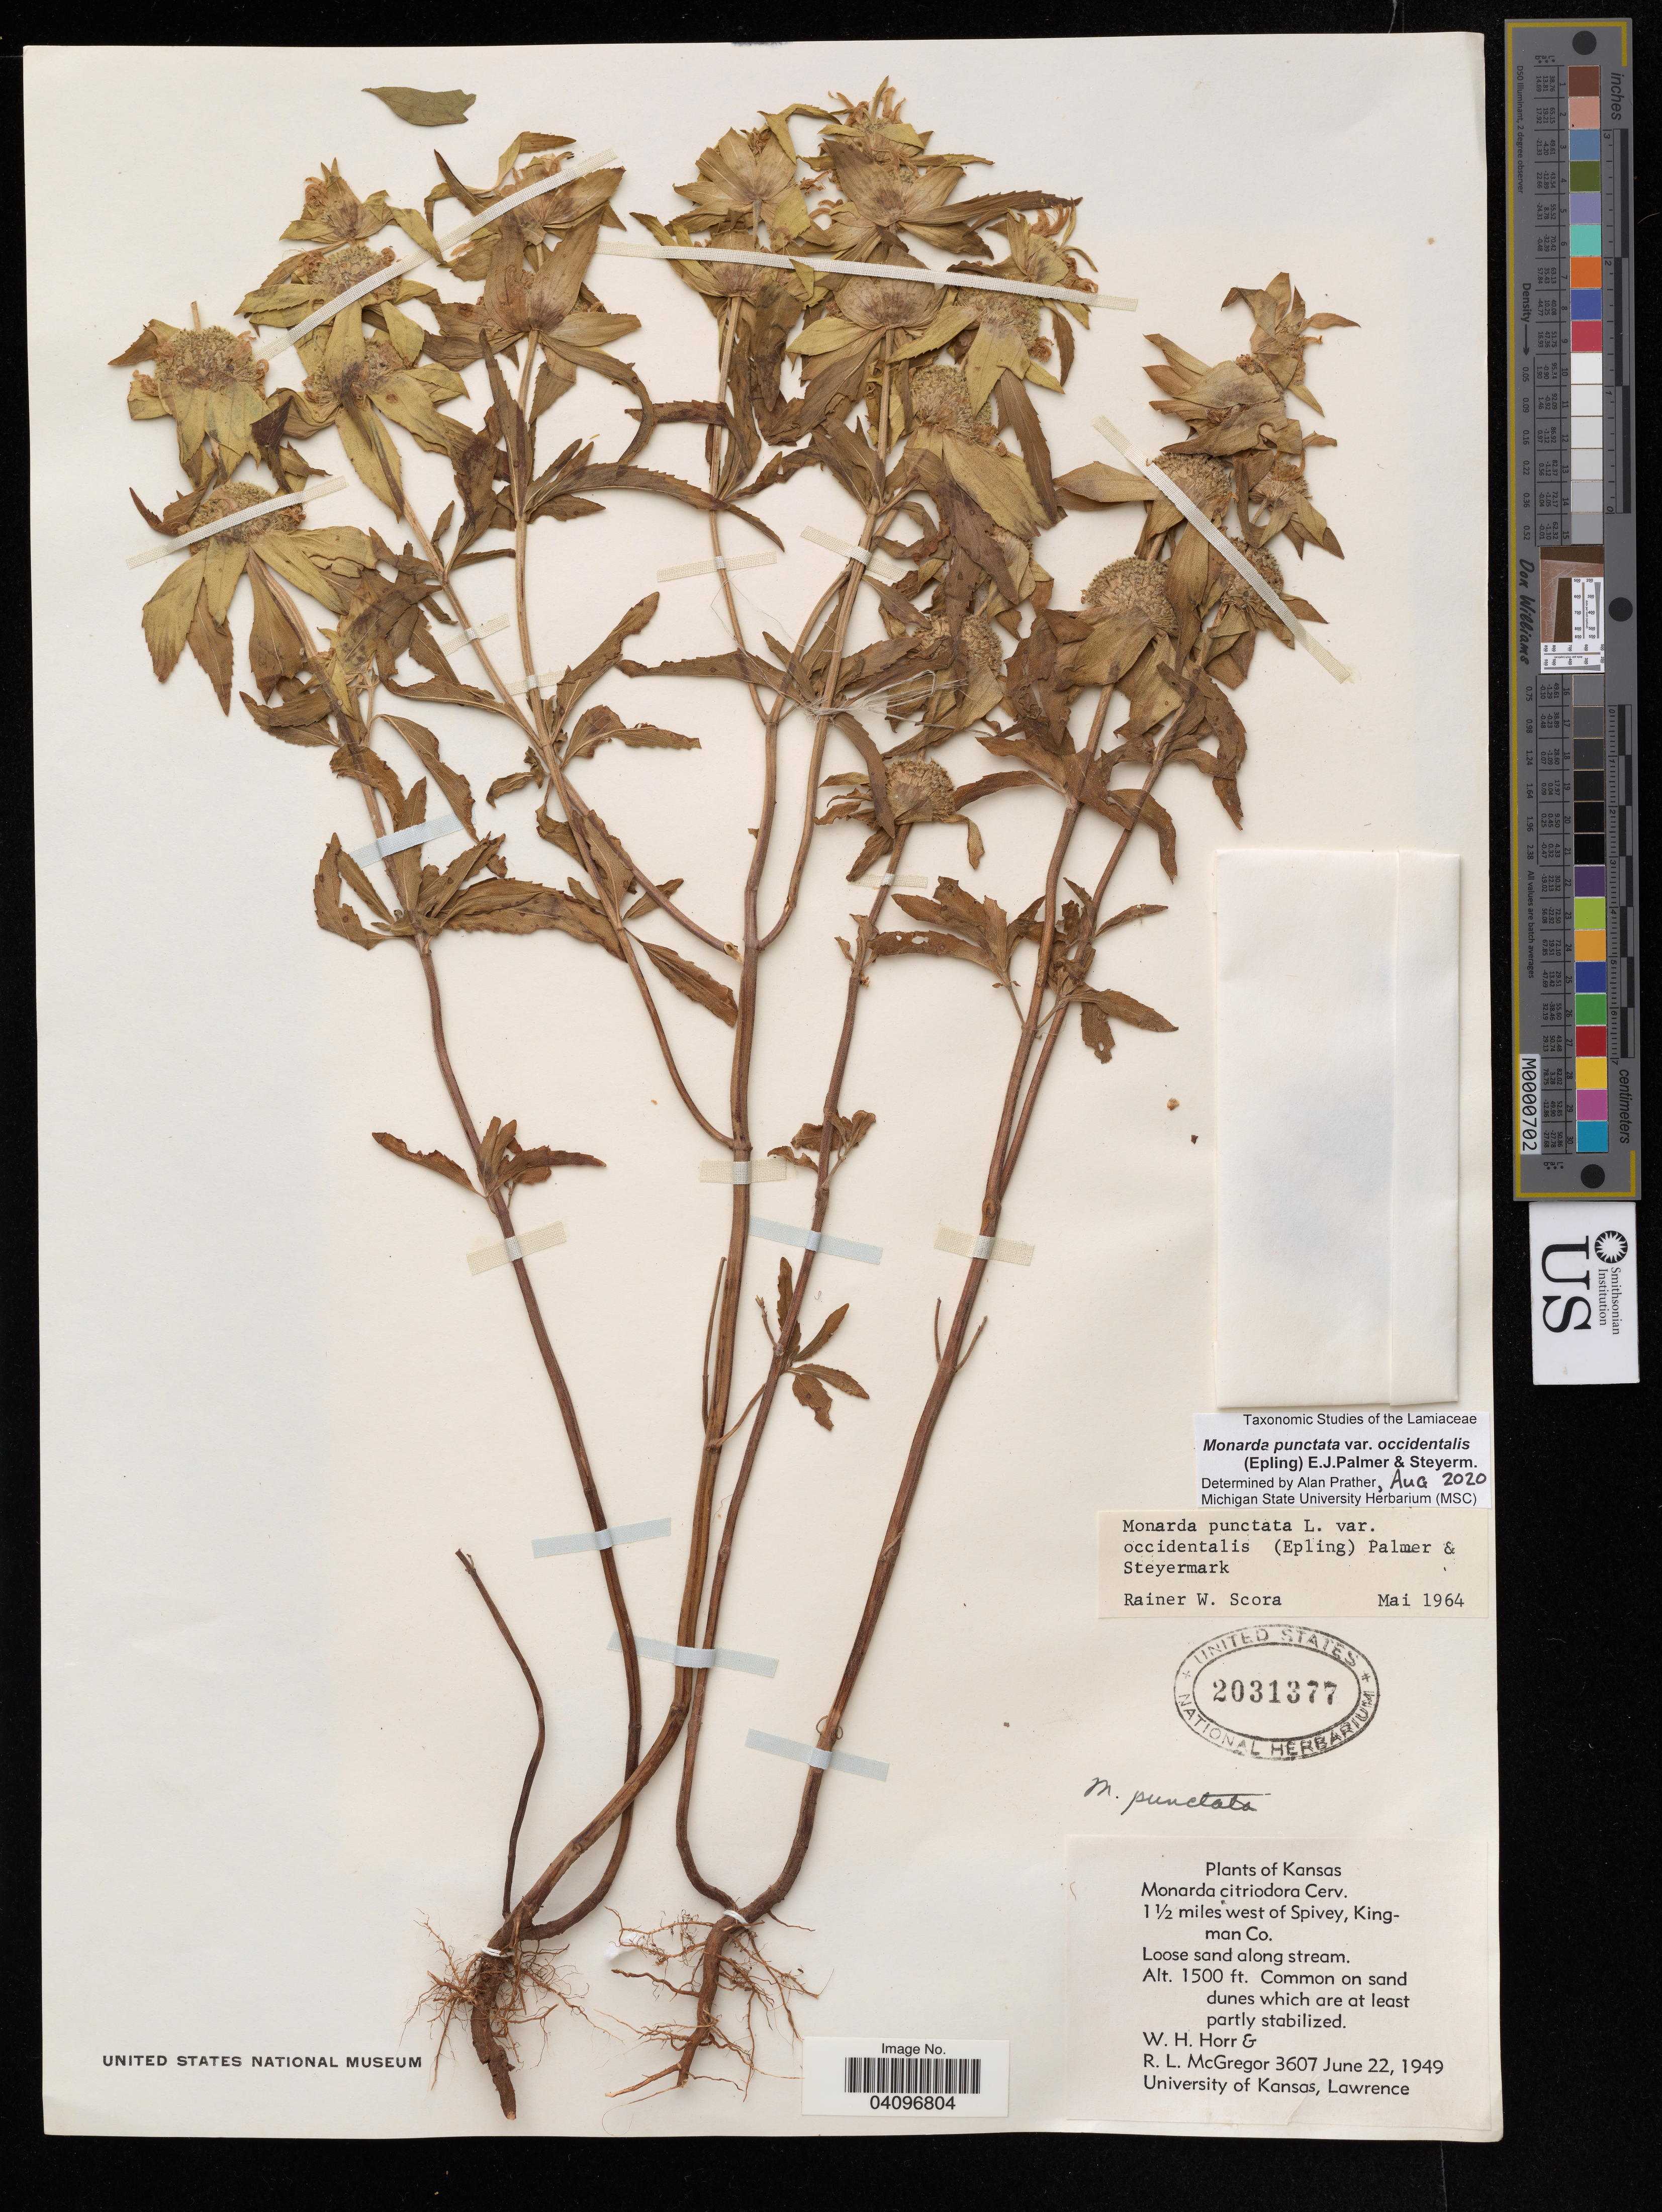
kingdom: Plantae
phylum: Tracheophyta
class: Magnoliopsida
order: Lamiales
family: Lamiaceae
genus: Monarda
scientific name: Monarda punctata var. occidentalis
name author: (Epling) E.J. Palmer & Steyerm.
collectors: W. H. Horr & R. McGregor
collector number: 3607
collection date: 1949-06-22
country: United States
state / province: Kansas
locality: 1 1/2 miles west of Spivey, Kingman Co.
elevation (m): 457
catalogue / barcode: US 2031377